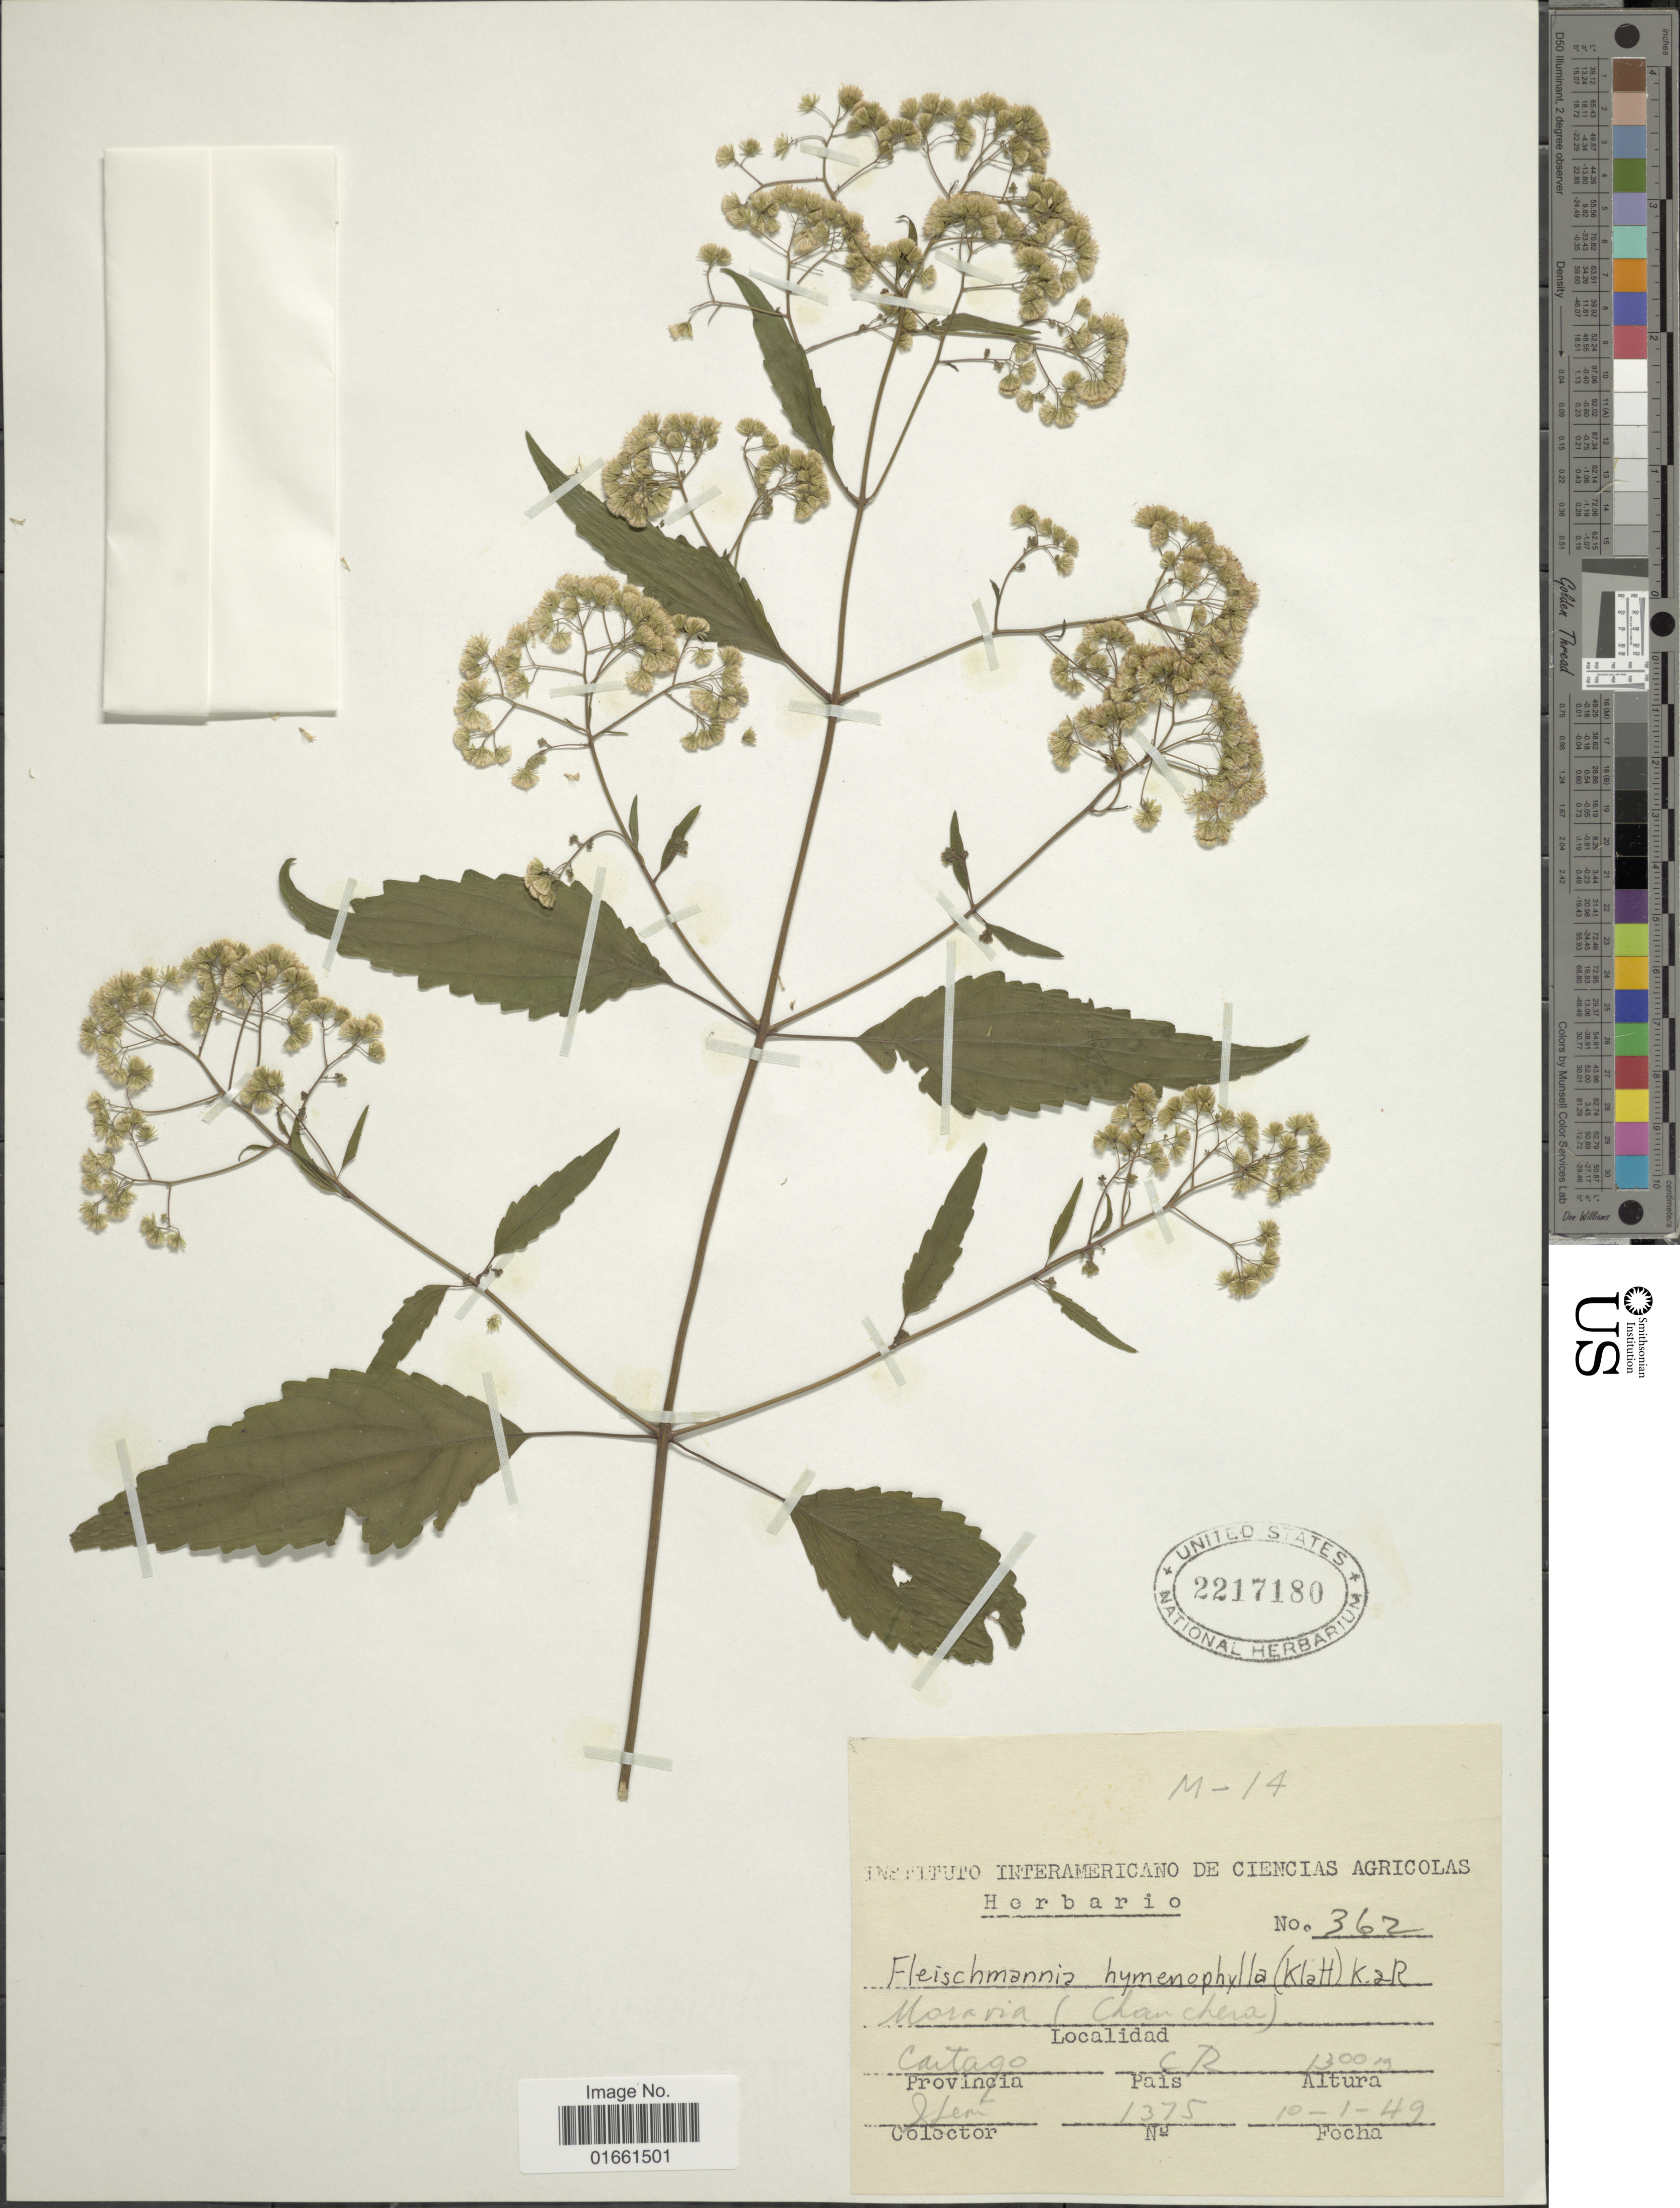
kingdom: Plantae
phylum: Tracheophyta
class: Magnoliopsida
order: Asterales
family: Asteraceae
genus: Fleischmannia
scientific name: Fleischmannia hymenophylla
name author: (Klatt) R.M. King & H. Rob.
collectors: Stern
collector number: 1375/362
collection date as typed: Transcribed d/m/y: 10/1/49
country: Costa Rica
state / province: Cartago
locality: Moravia (Chanchera)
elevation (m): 1300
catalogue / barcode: US 2217180